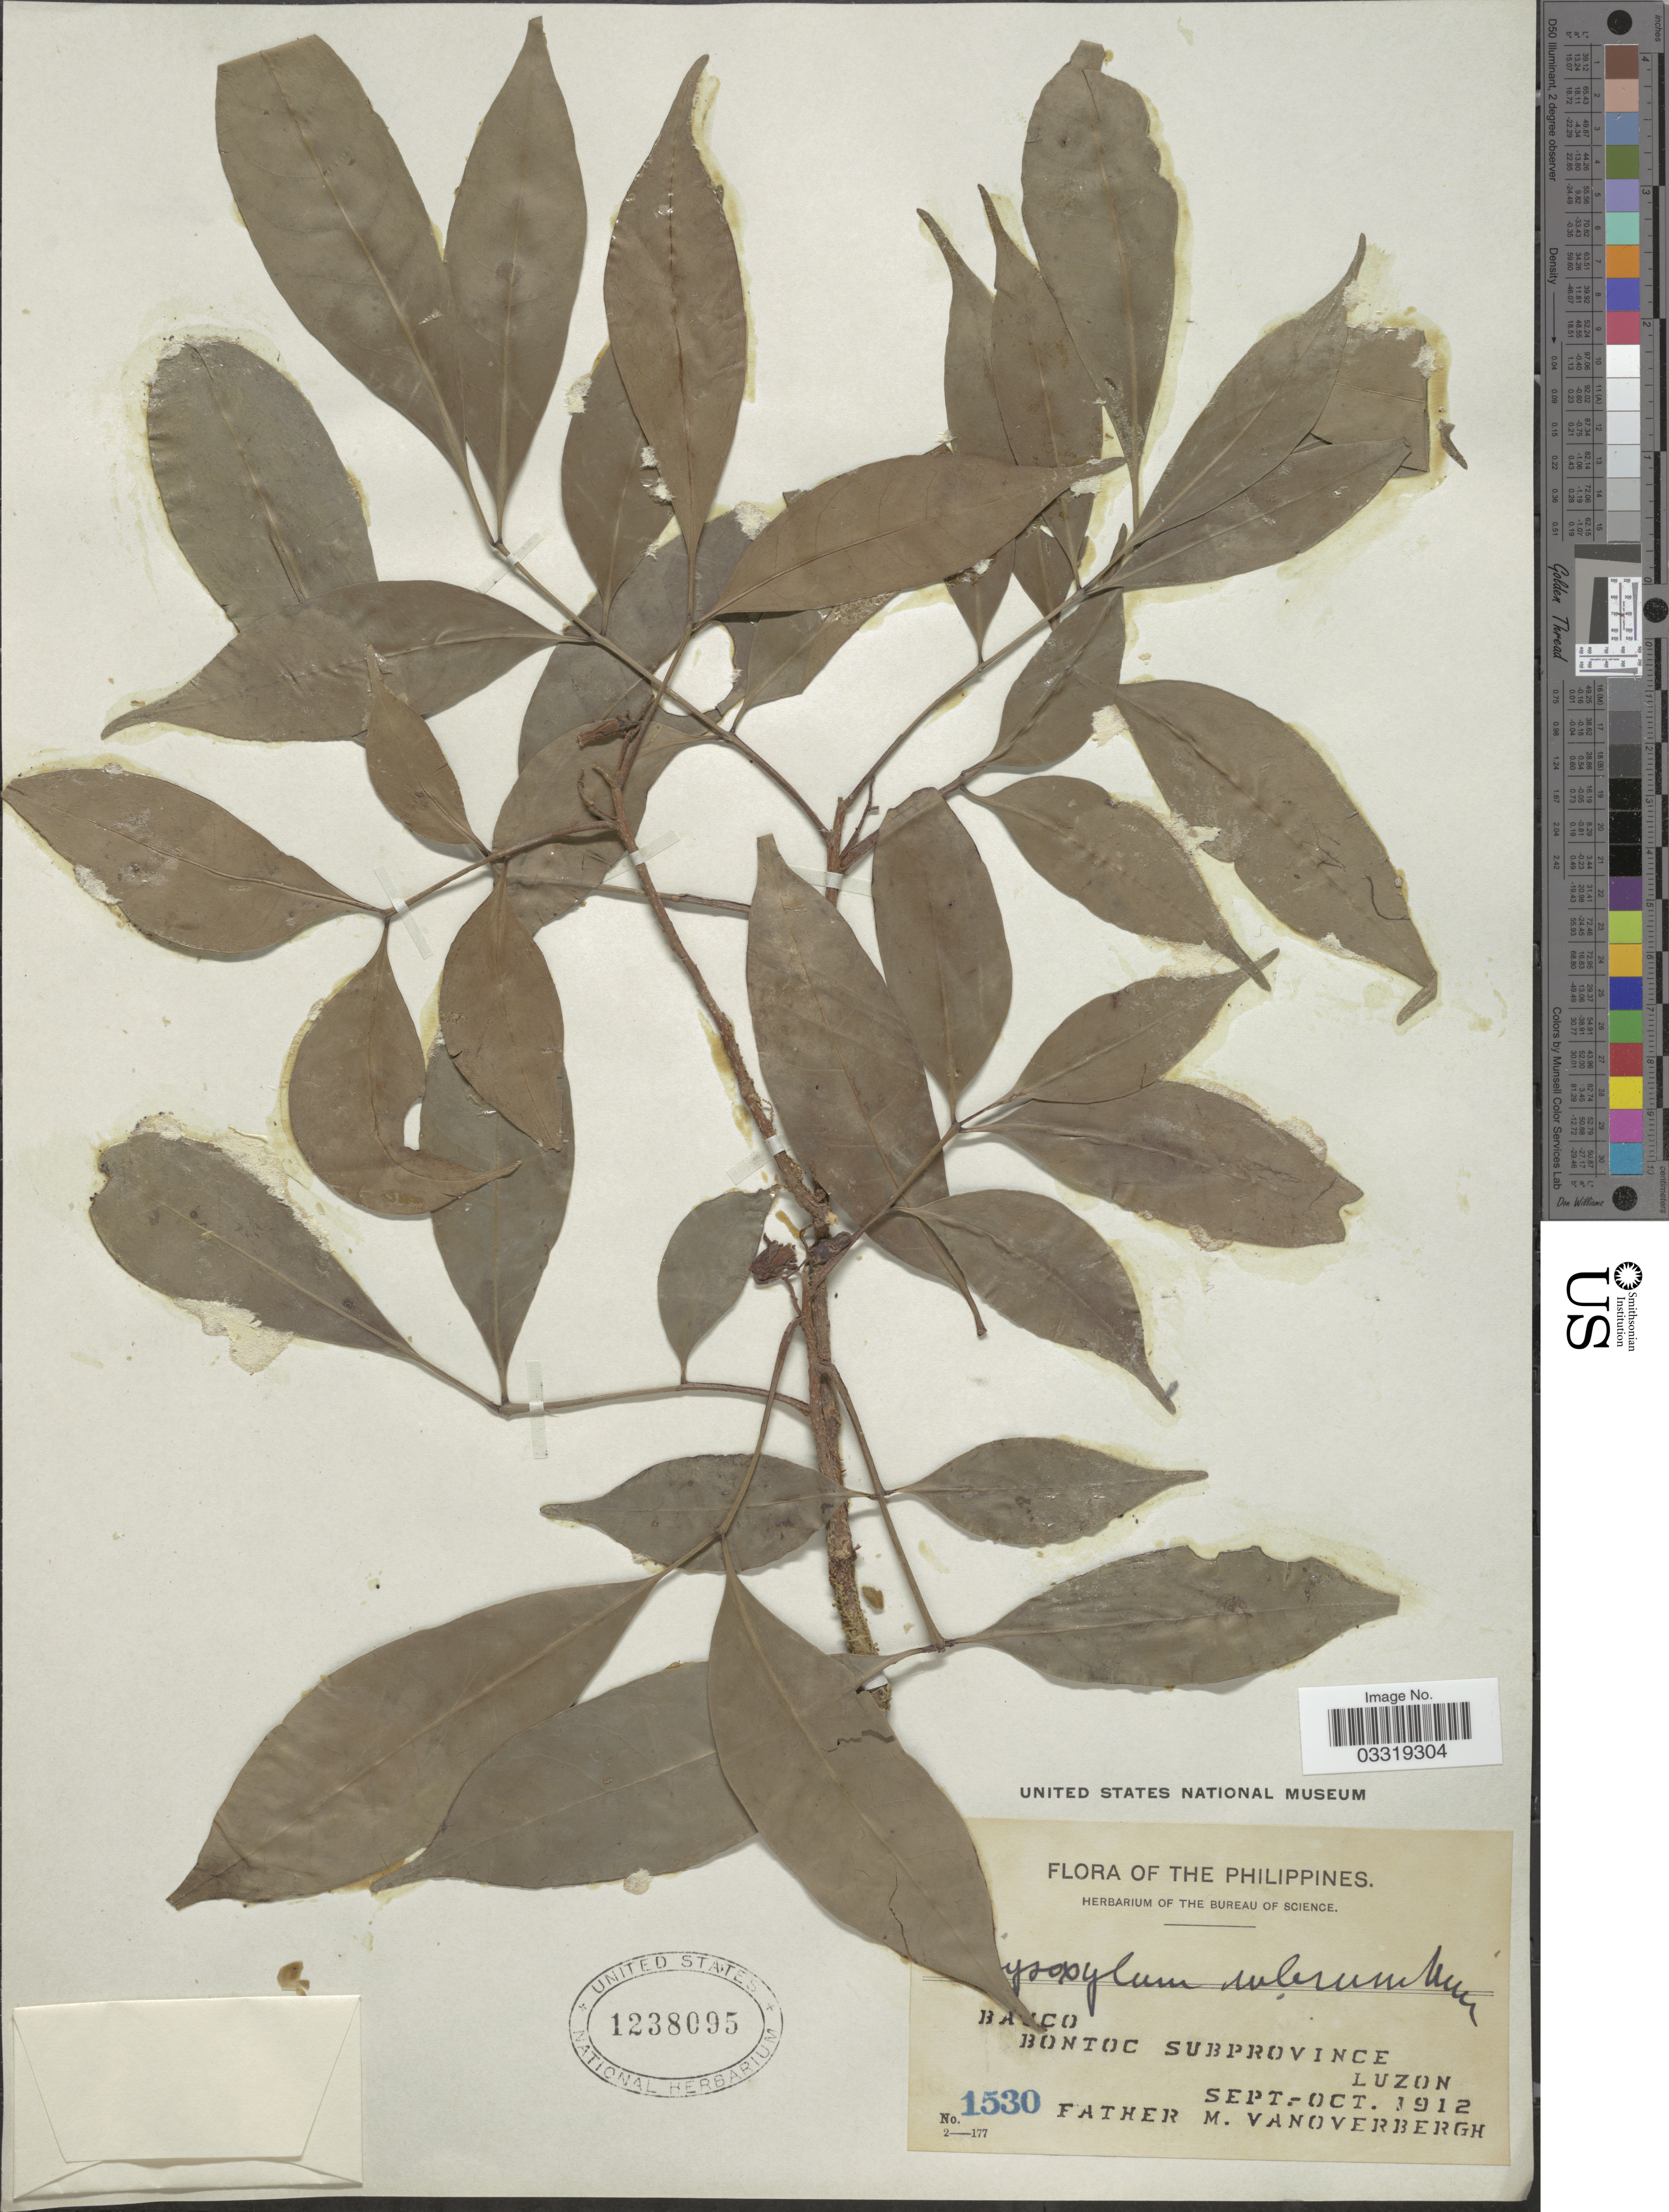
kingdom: Plantae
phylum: Tracheophyta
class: Magnoliopsida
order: Sapindales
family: Meliaceae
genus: Goniocheton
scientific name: Goniocheton arborescens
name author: Blume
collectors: F. Vanoverbergh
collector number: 1530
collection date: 1912-09/1912-10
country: Philippines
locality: Bauco, Bontoc Subprovince, Luzon.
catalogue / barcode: US 1238095